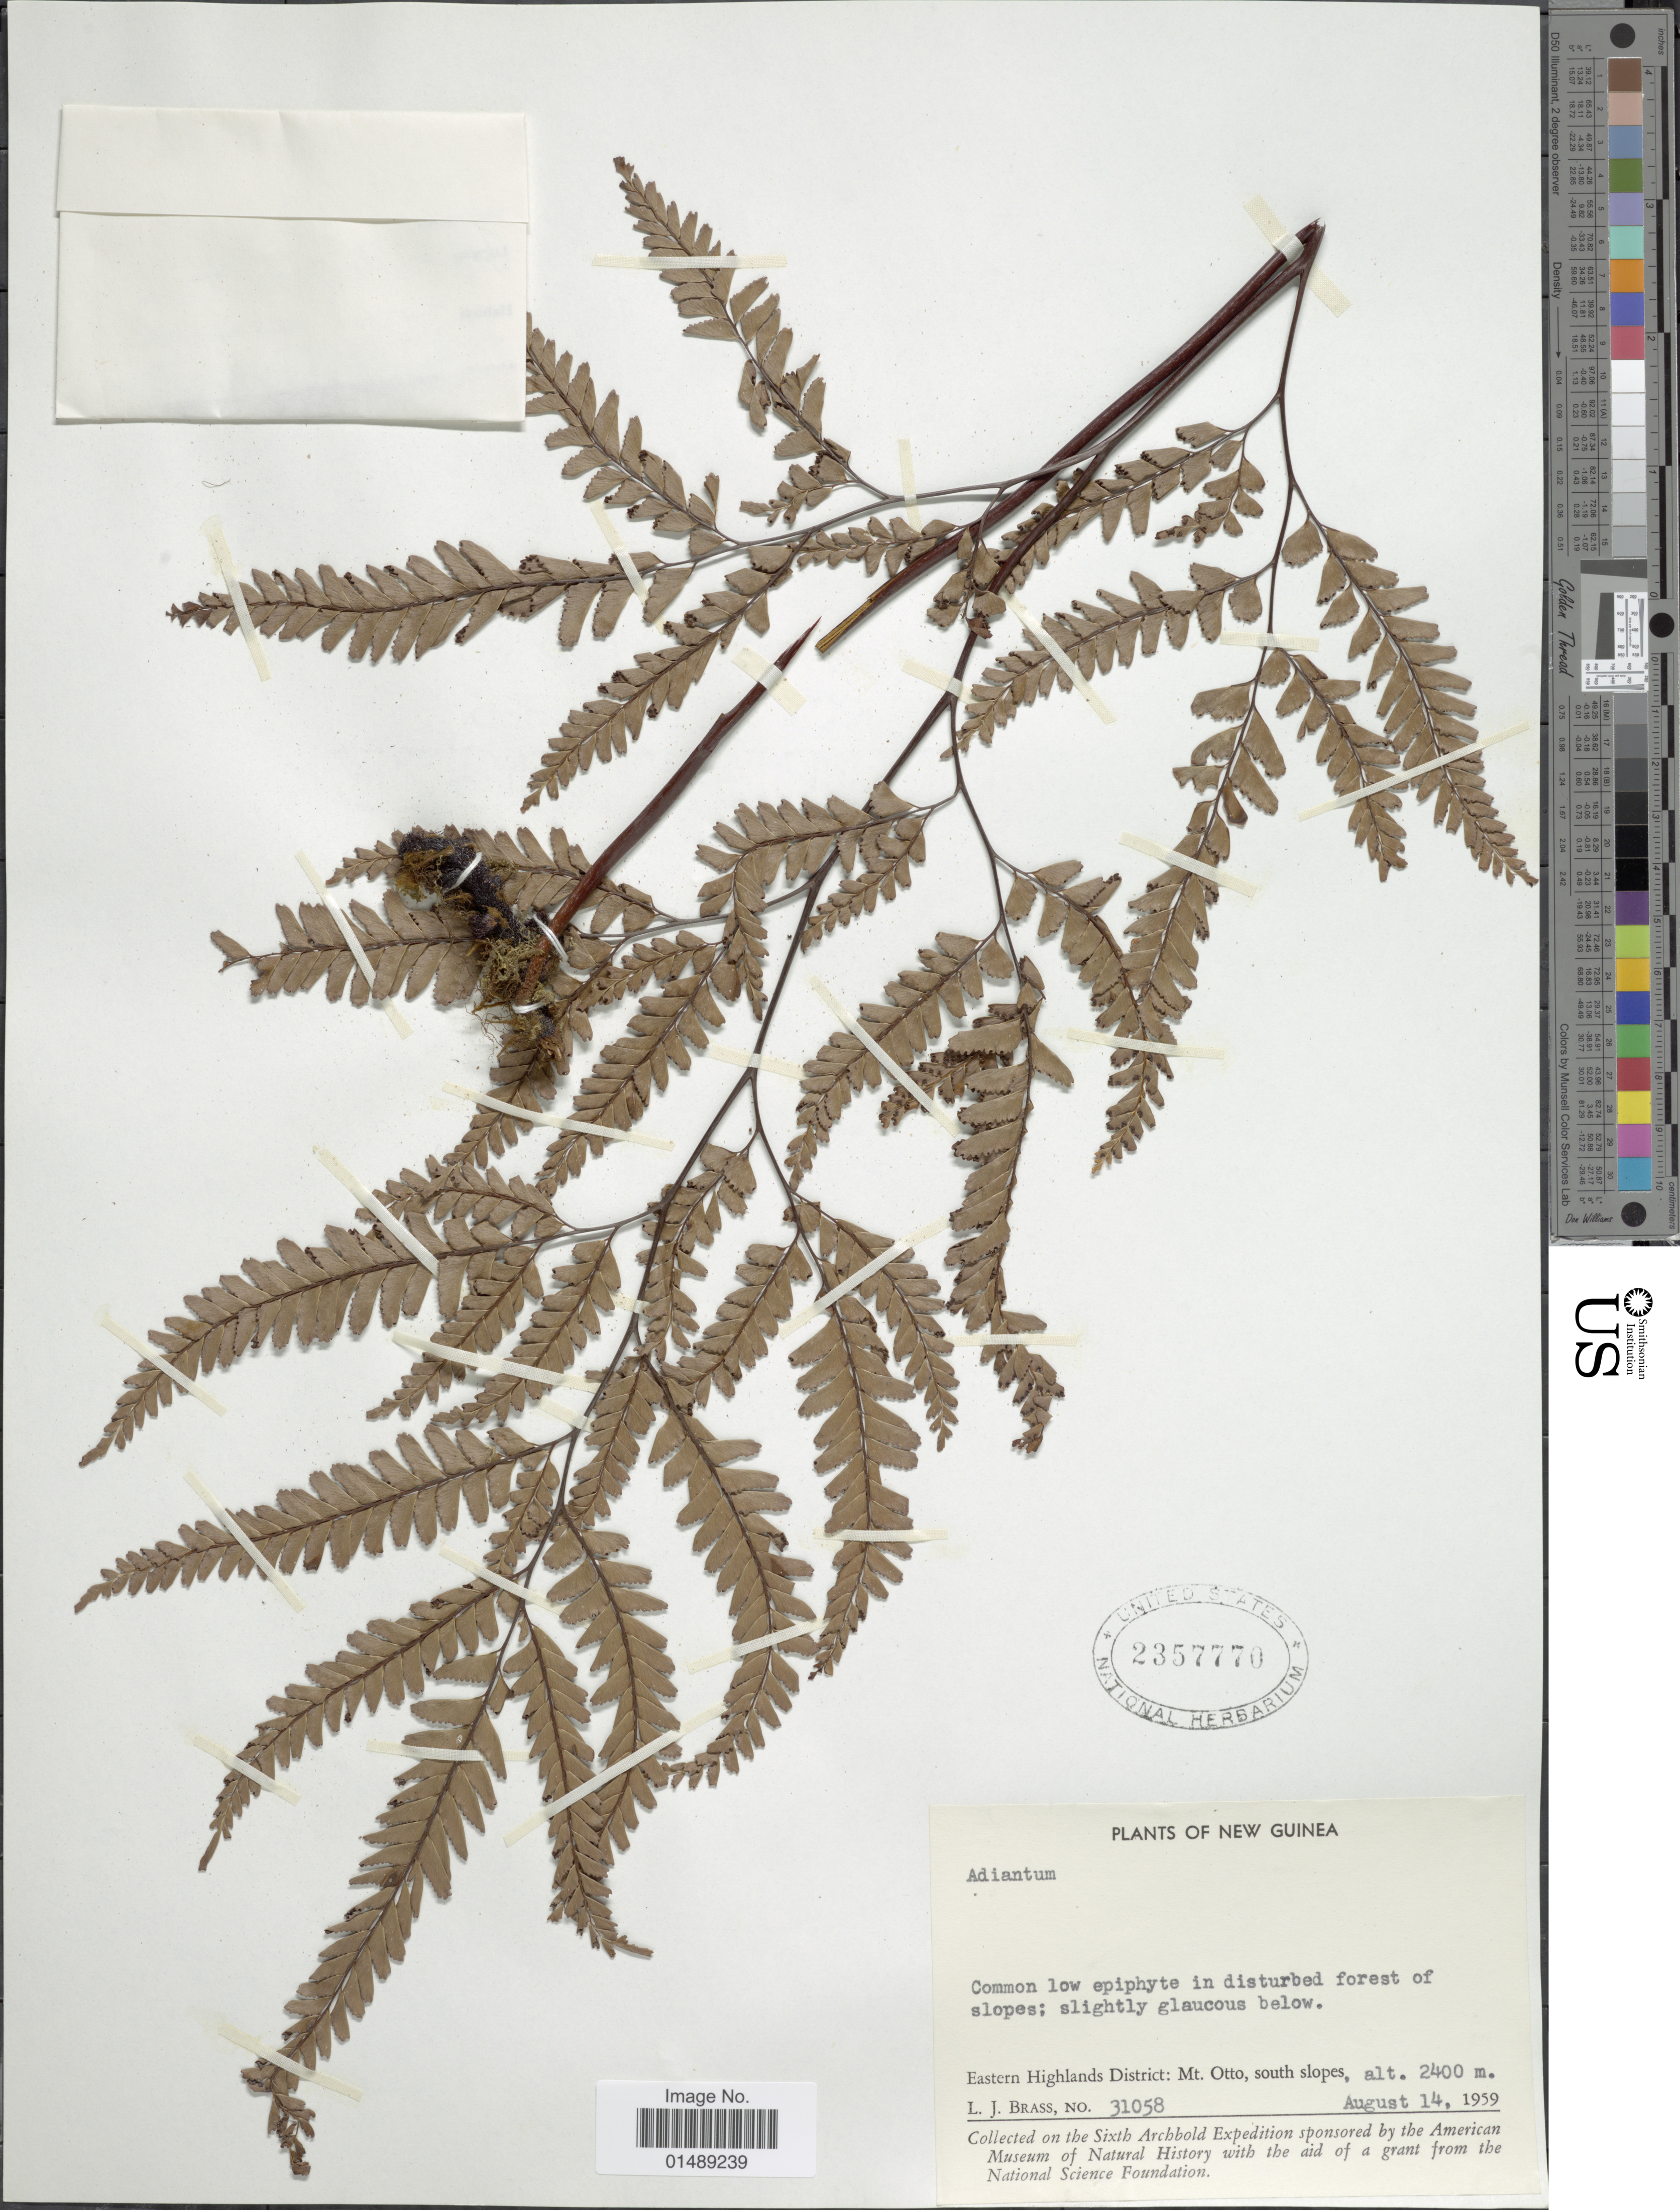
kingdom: Plantae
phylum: Tracheophyta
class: Polypodiopsida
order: Polypodiales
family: Pteridaceae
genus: Adiantum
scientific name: Adiantum sp.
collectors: L. J. Brass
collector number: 31058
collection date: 1959-08-14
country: Papua New Guinea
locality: New Guinea, Eastern Highlands District: Mt. Otto, south slopes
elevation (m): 2400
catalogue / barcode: US 2357770